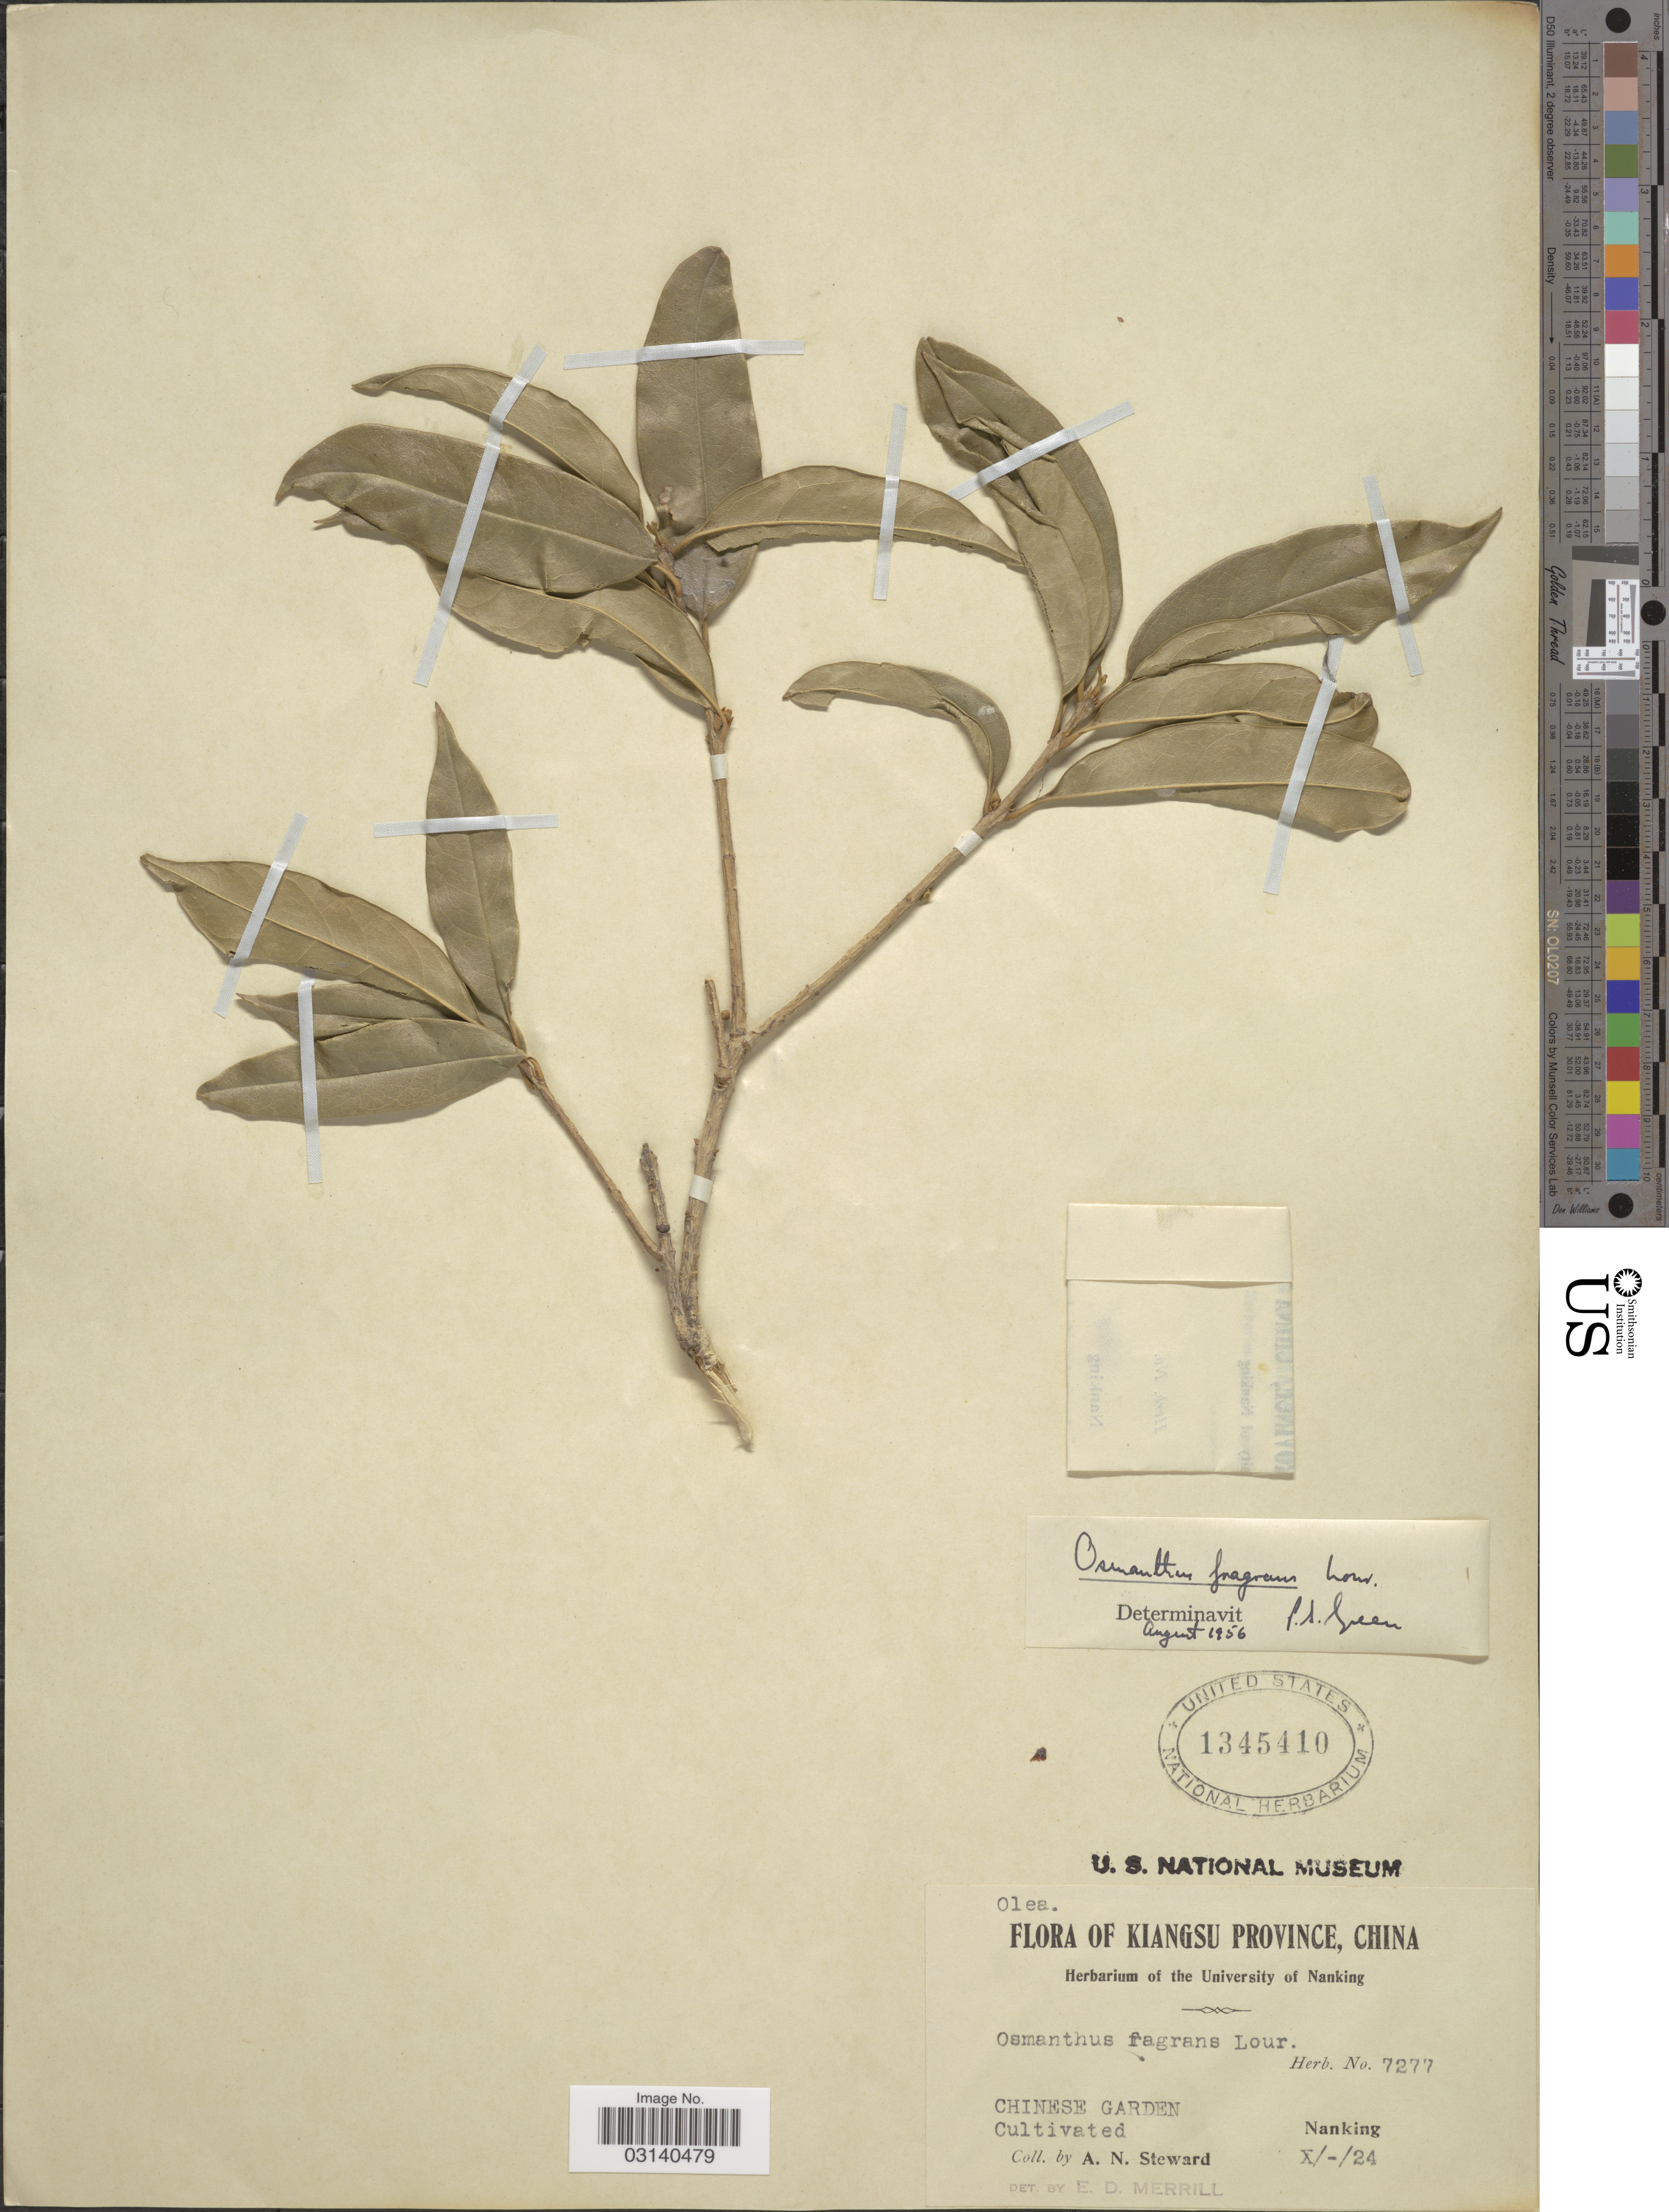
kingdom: Plantae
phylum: Tracheophyta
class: Magnoliopsida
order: Lamiales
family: Oleaceae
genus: Osmanthus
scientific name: Osmanthus fragrans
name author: Lour.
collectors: A. N. Steward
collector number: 7277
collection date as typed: Transcribed d/m/y: /10/24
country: China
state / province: Jiangsu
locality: Kiangsu Province, China, Nanking, Chinese Garden.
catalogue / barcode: US 1345410